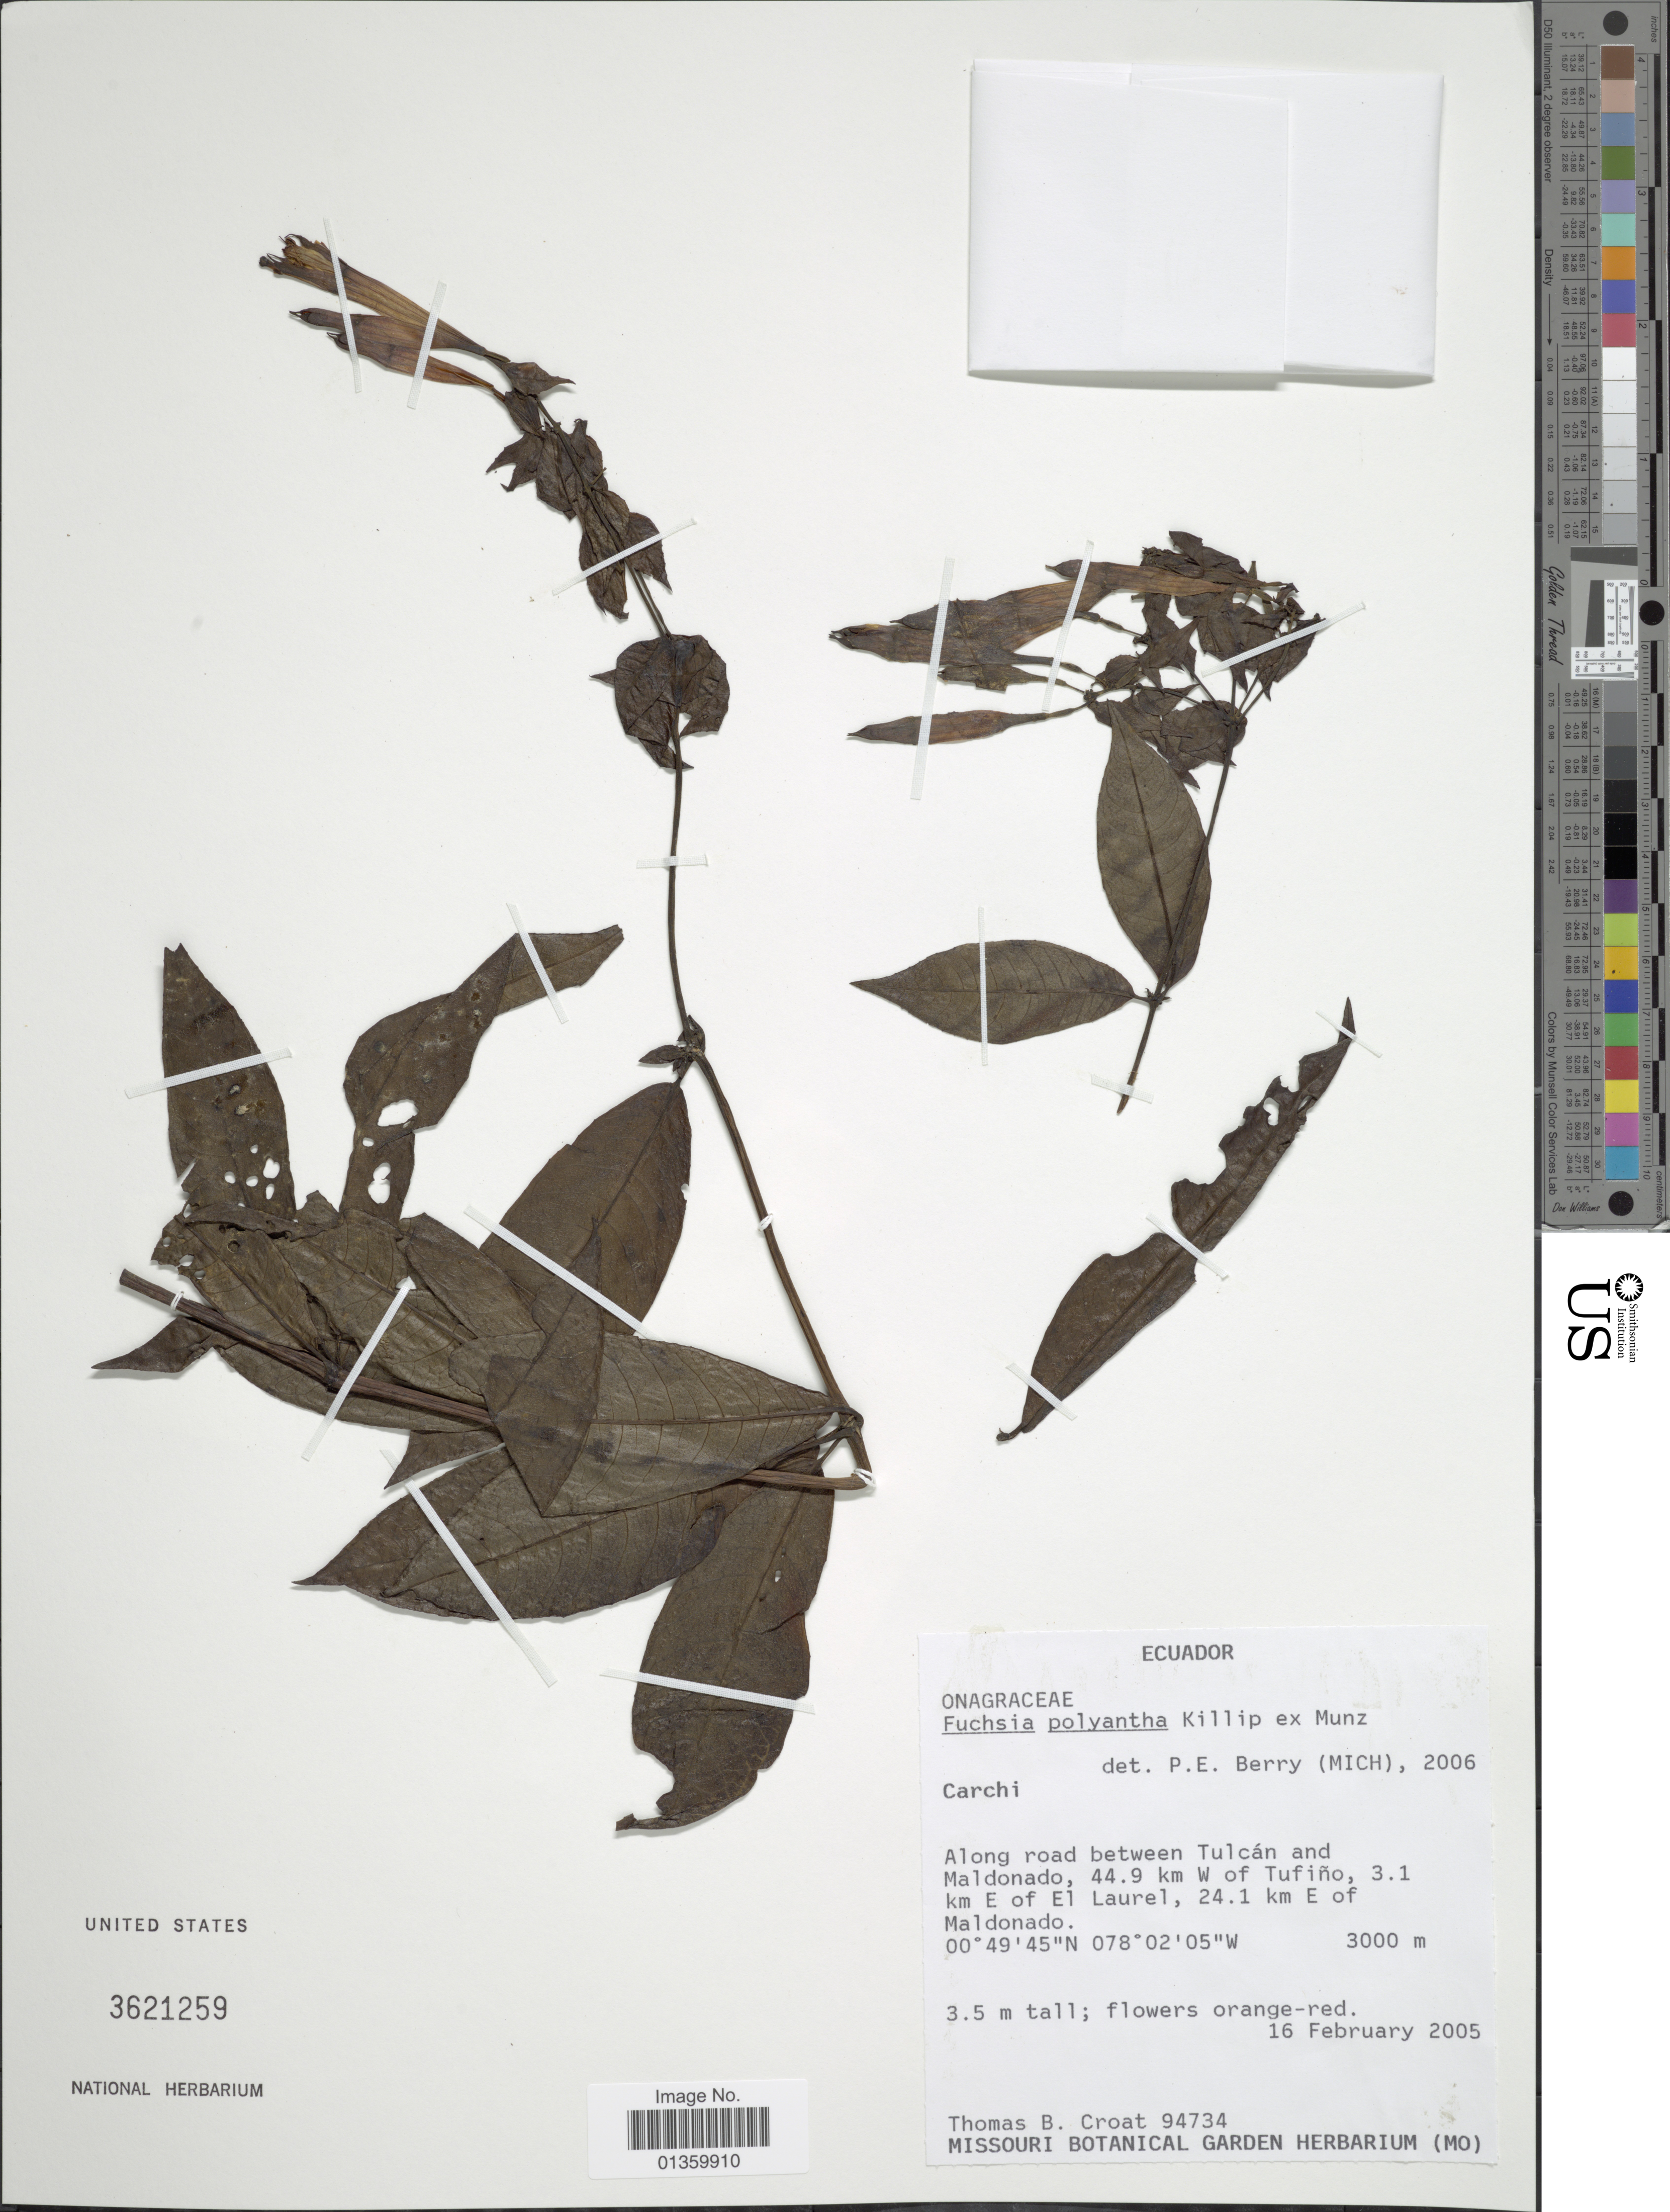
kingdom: Plantae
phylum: Tracheophyta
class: Magnoliopsida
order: Myrtales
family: Onagraceae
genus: Fuchsia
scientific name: Fuchsia polyantha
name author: Killip ex Munz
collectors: T. B. Croat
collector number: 94734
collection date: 2005-02-16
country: Ecuador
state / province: Carchi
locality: Along road between Tulcán and Maldonado, 44.9 km W of Tufiño, 3.1 km E of El Laurel. 24.1 km E of Maldonado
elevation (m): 3000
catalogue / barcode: US 3621259